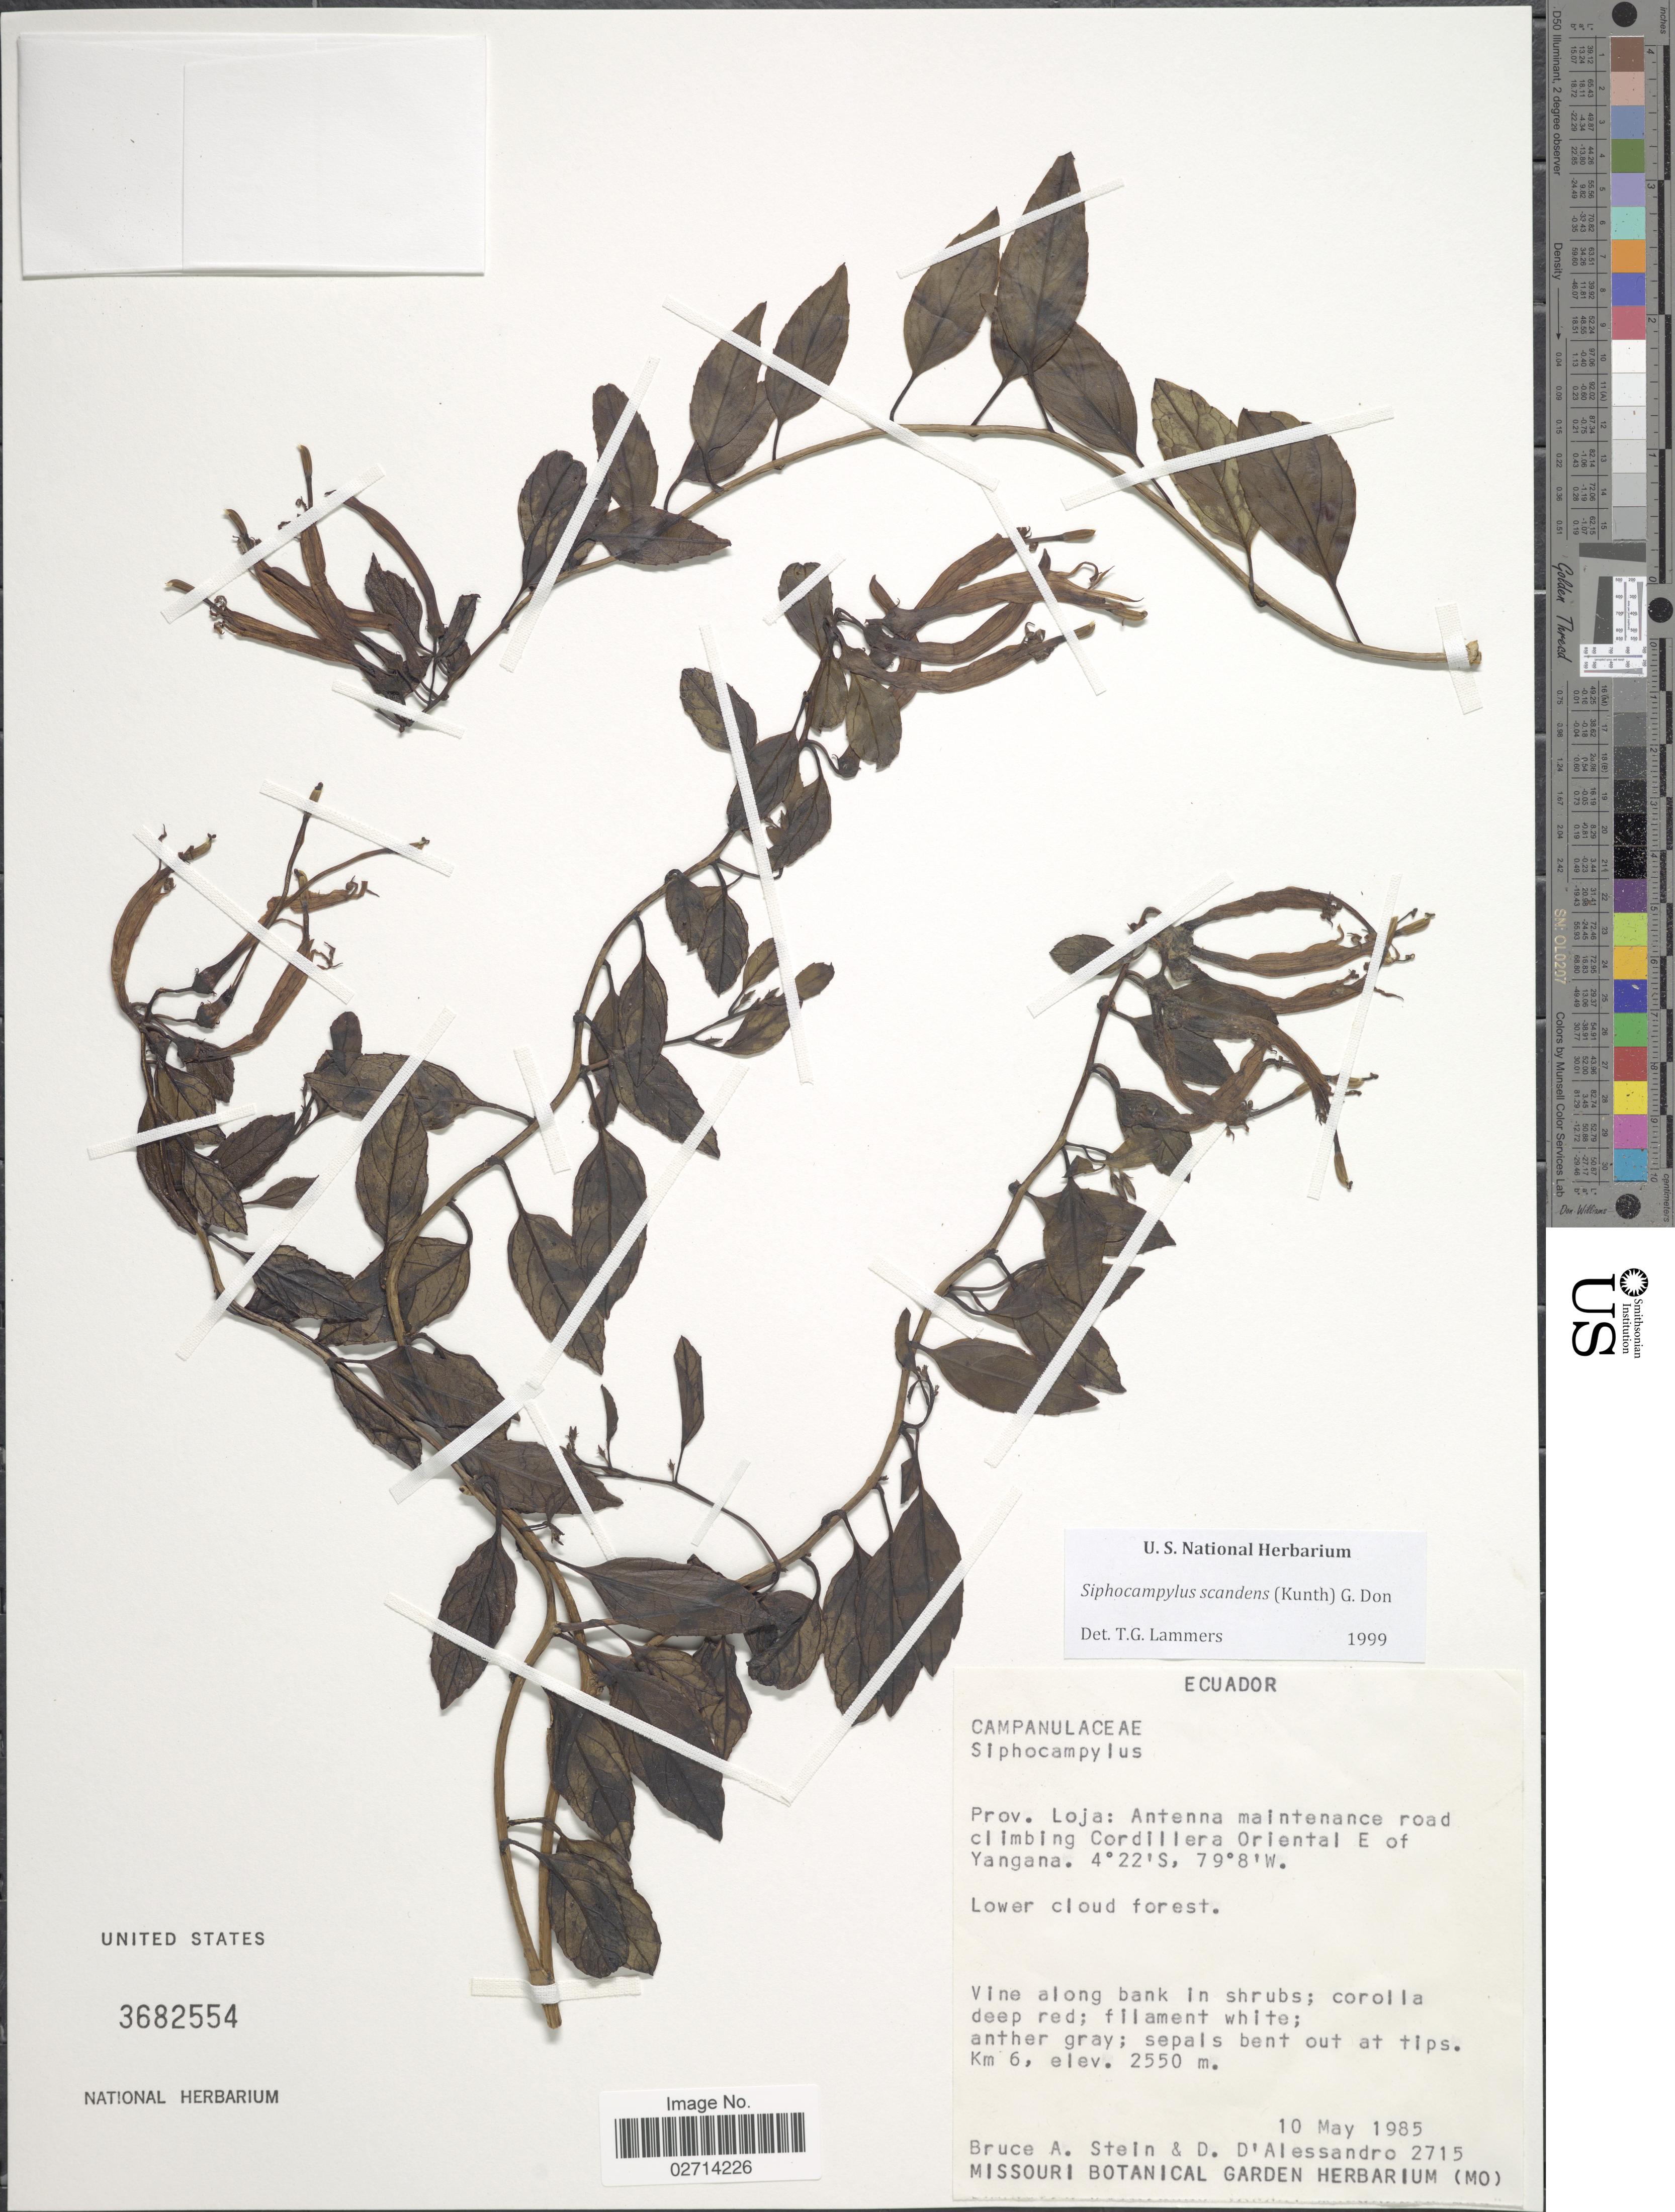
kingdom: Plantae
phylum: Tracheophyta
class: Magnoliopsida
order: Asterales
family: Campanulaceae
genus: Siphocampylus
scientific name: Siphocampylus scandens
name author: (Kunth) G. Don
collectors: B. A. Stein & D. D'alessandro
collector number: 2715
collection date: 1985-05-10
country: Ecuador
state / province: Loja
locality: Antenna maintenance road climbing Cordillera Oriental E of Yangana.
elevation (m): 2550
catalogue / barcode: US 3682554